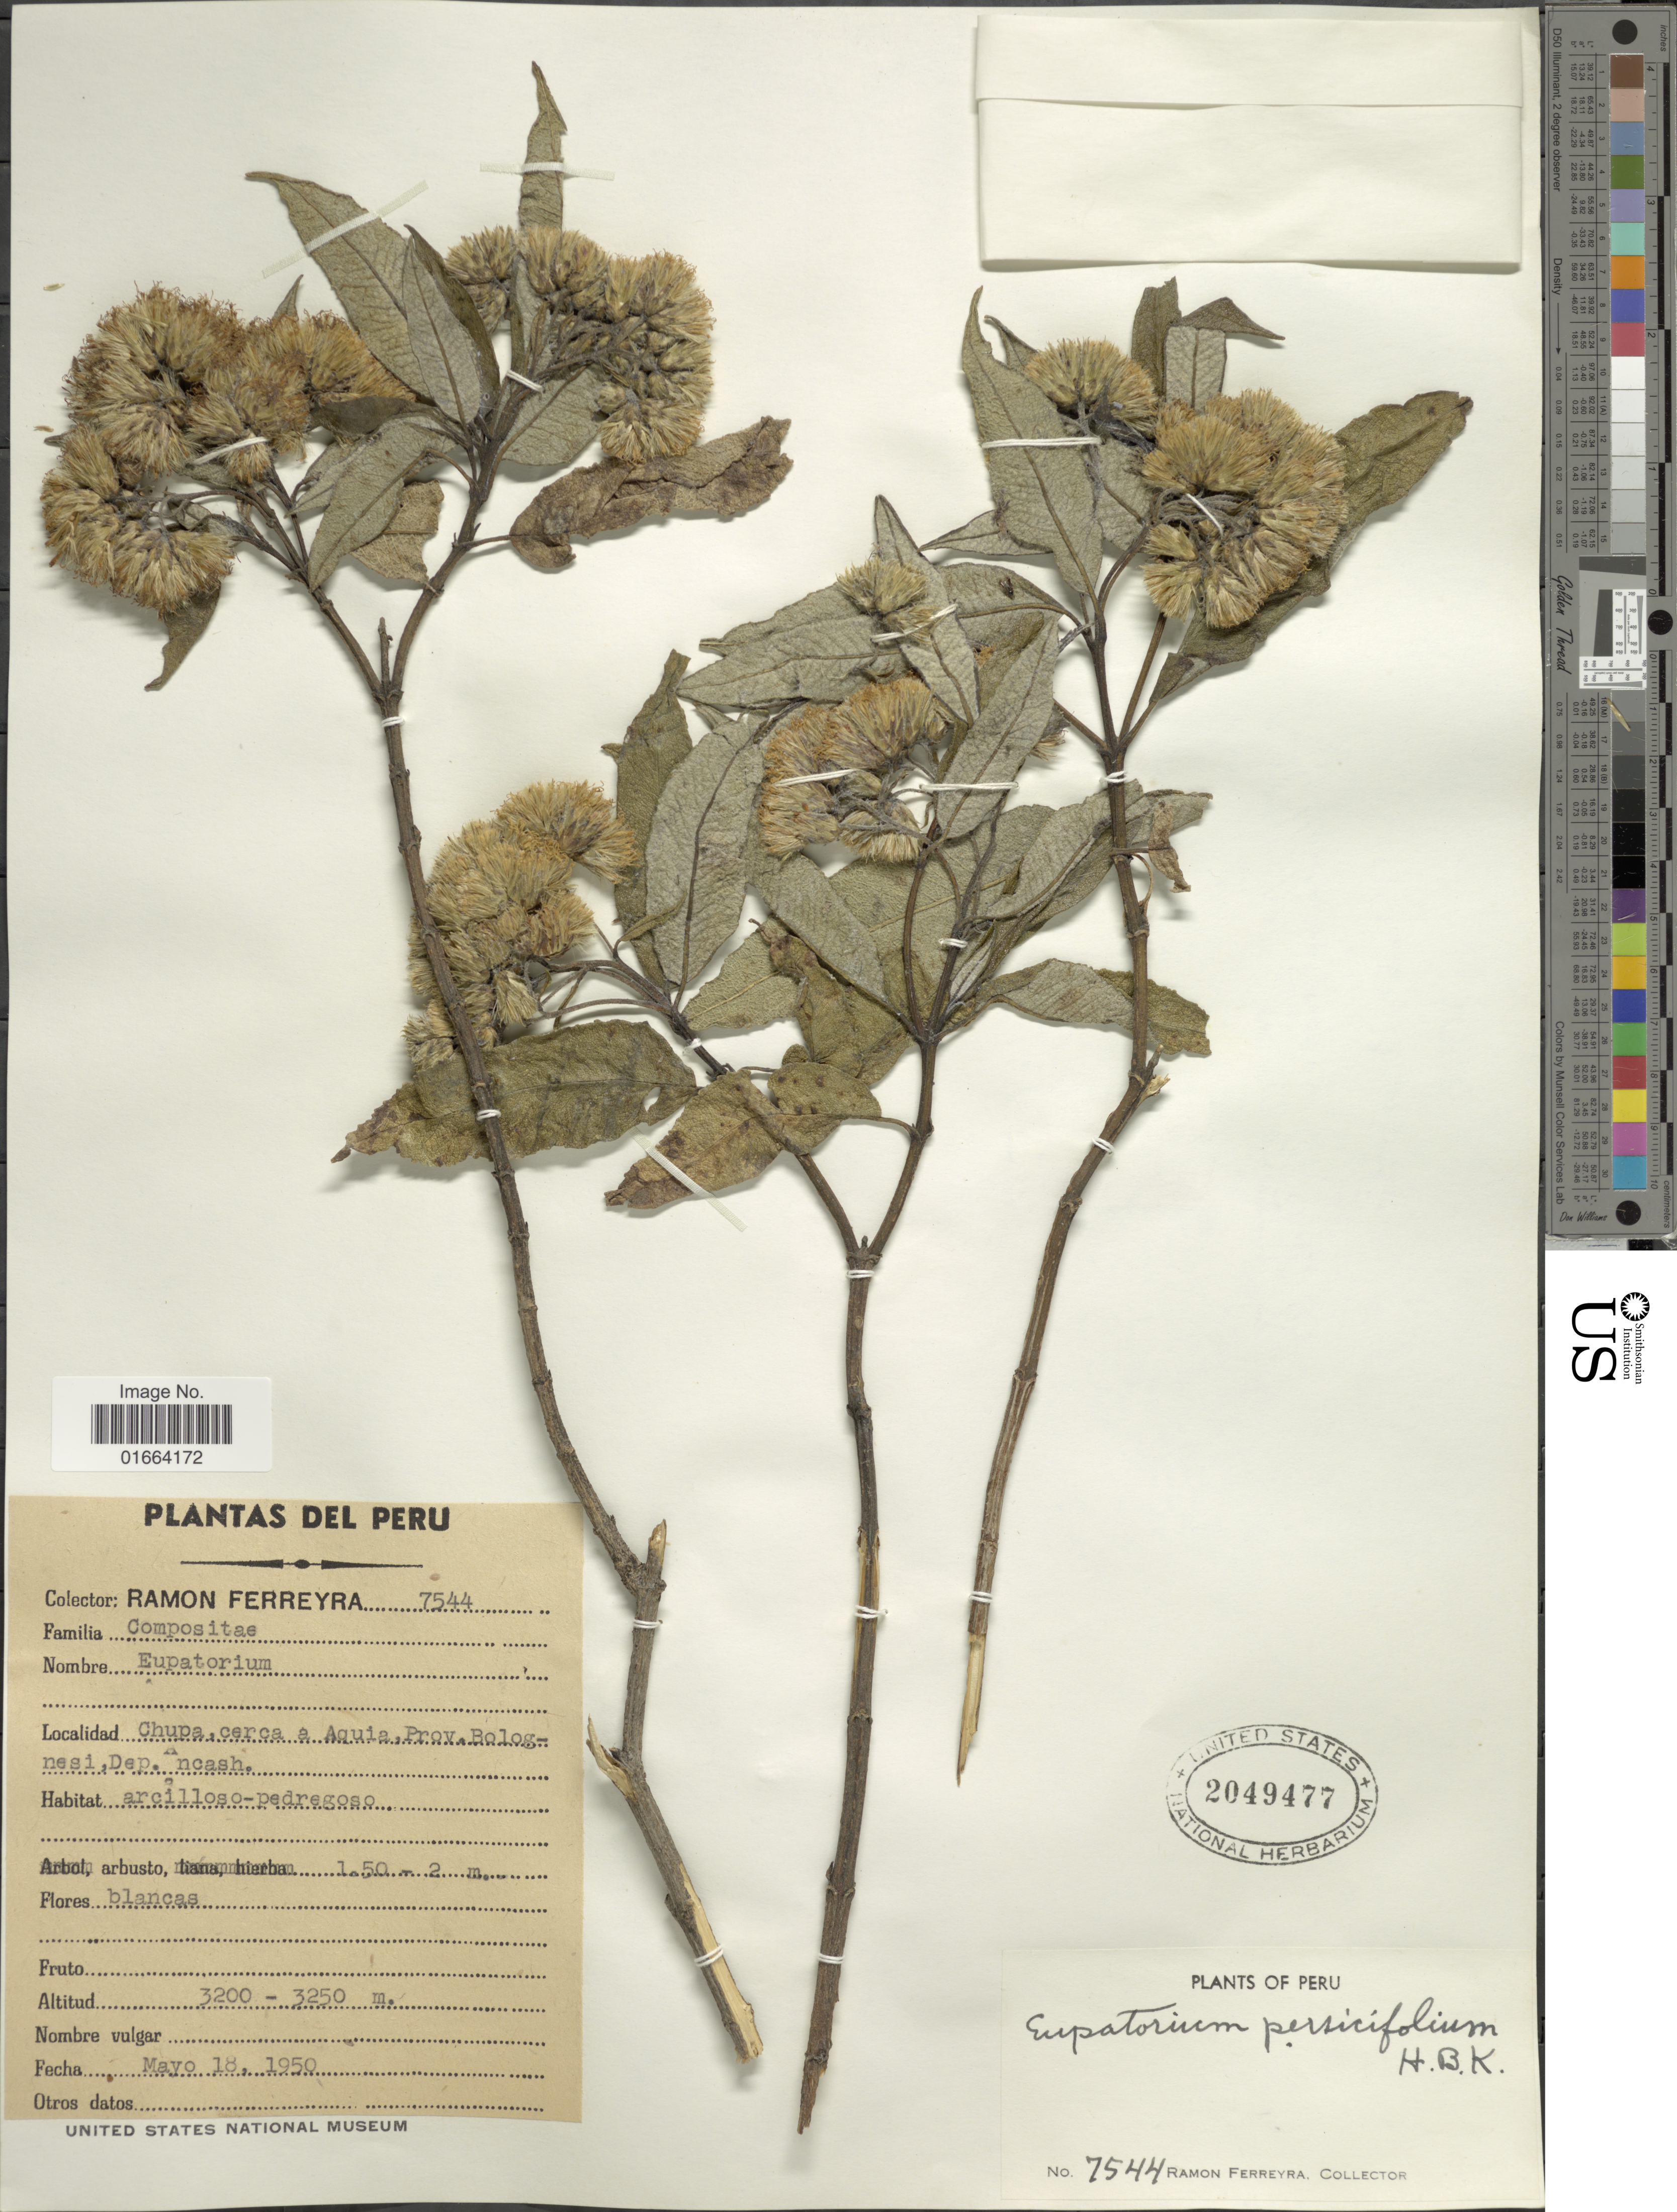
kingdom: Plantae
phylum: Tracheophyta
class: Magnoliopsida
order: Asterales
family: Asteraceae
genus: Aristeguietia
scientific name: Aristeguietia discolor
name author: (DC.) R.M. King & H. Rob.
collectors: R. A. Ferreyra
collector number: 7544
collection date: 1950-05-18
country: Peru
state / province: Ancash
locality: Chupa, cerca a Aguia, Prov. Bolognesi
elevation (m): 3200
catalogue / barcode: US 2049477